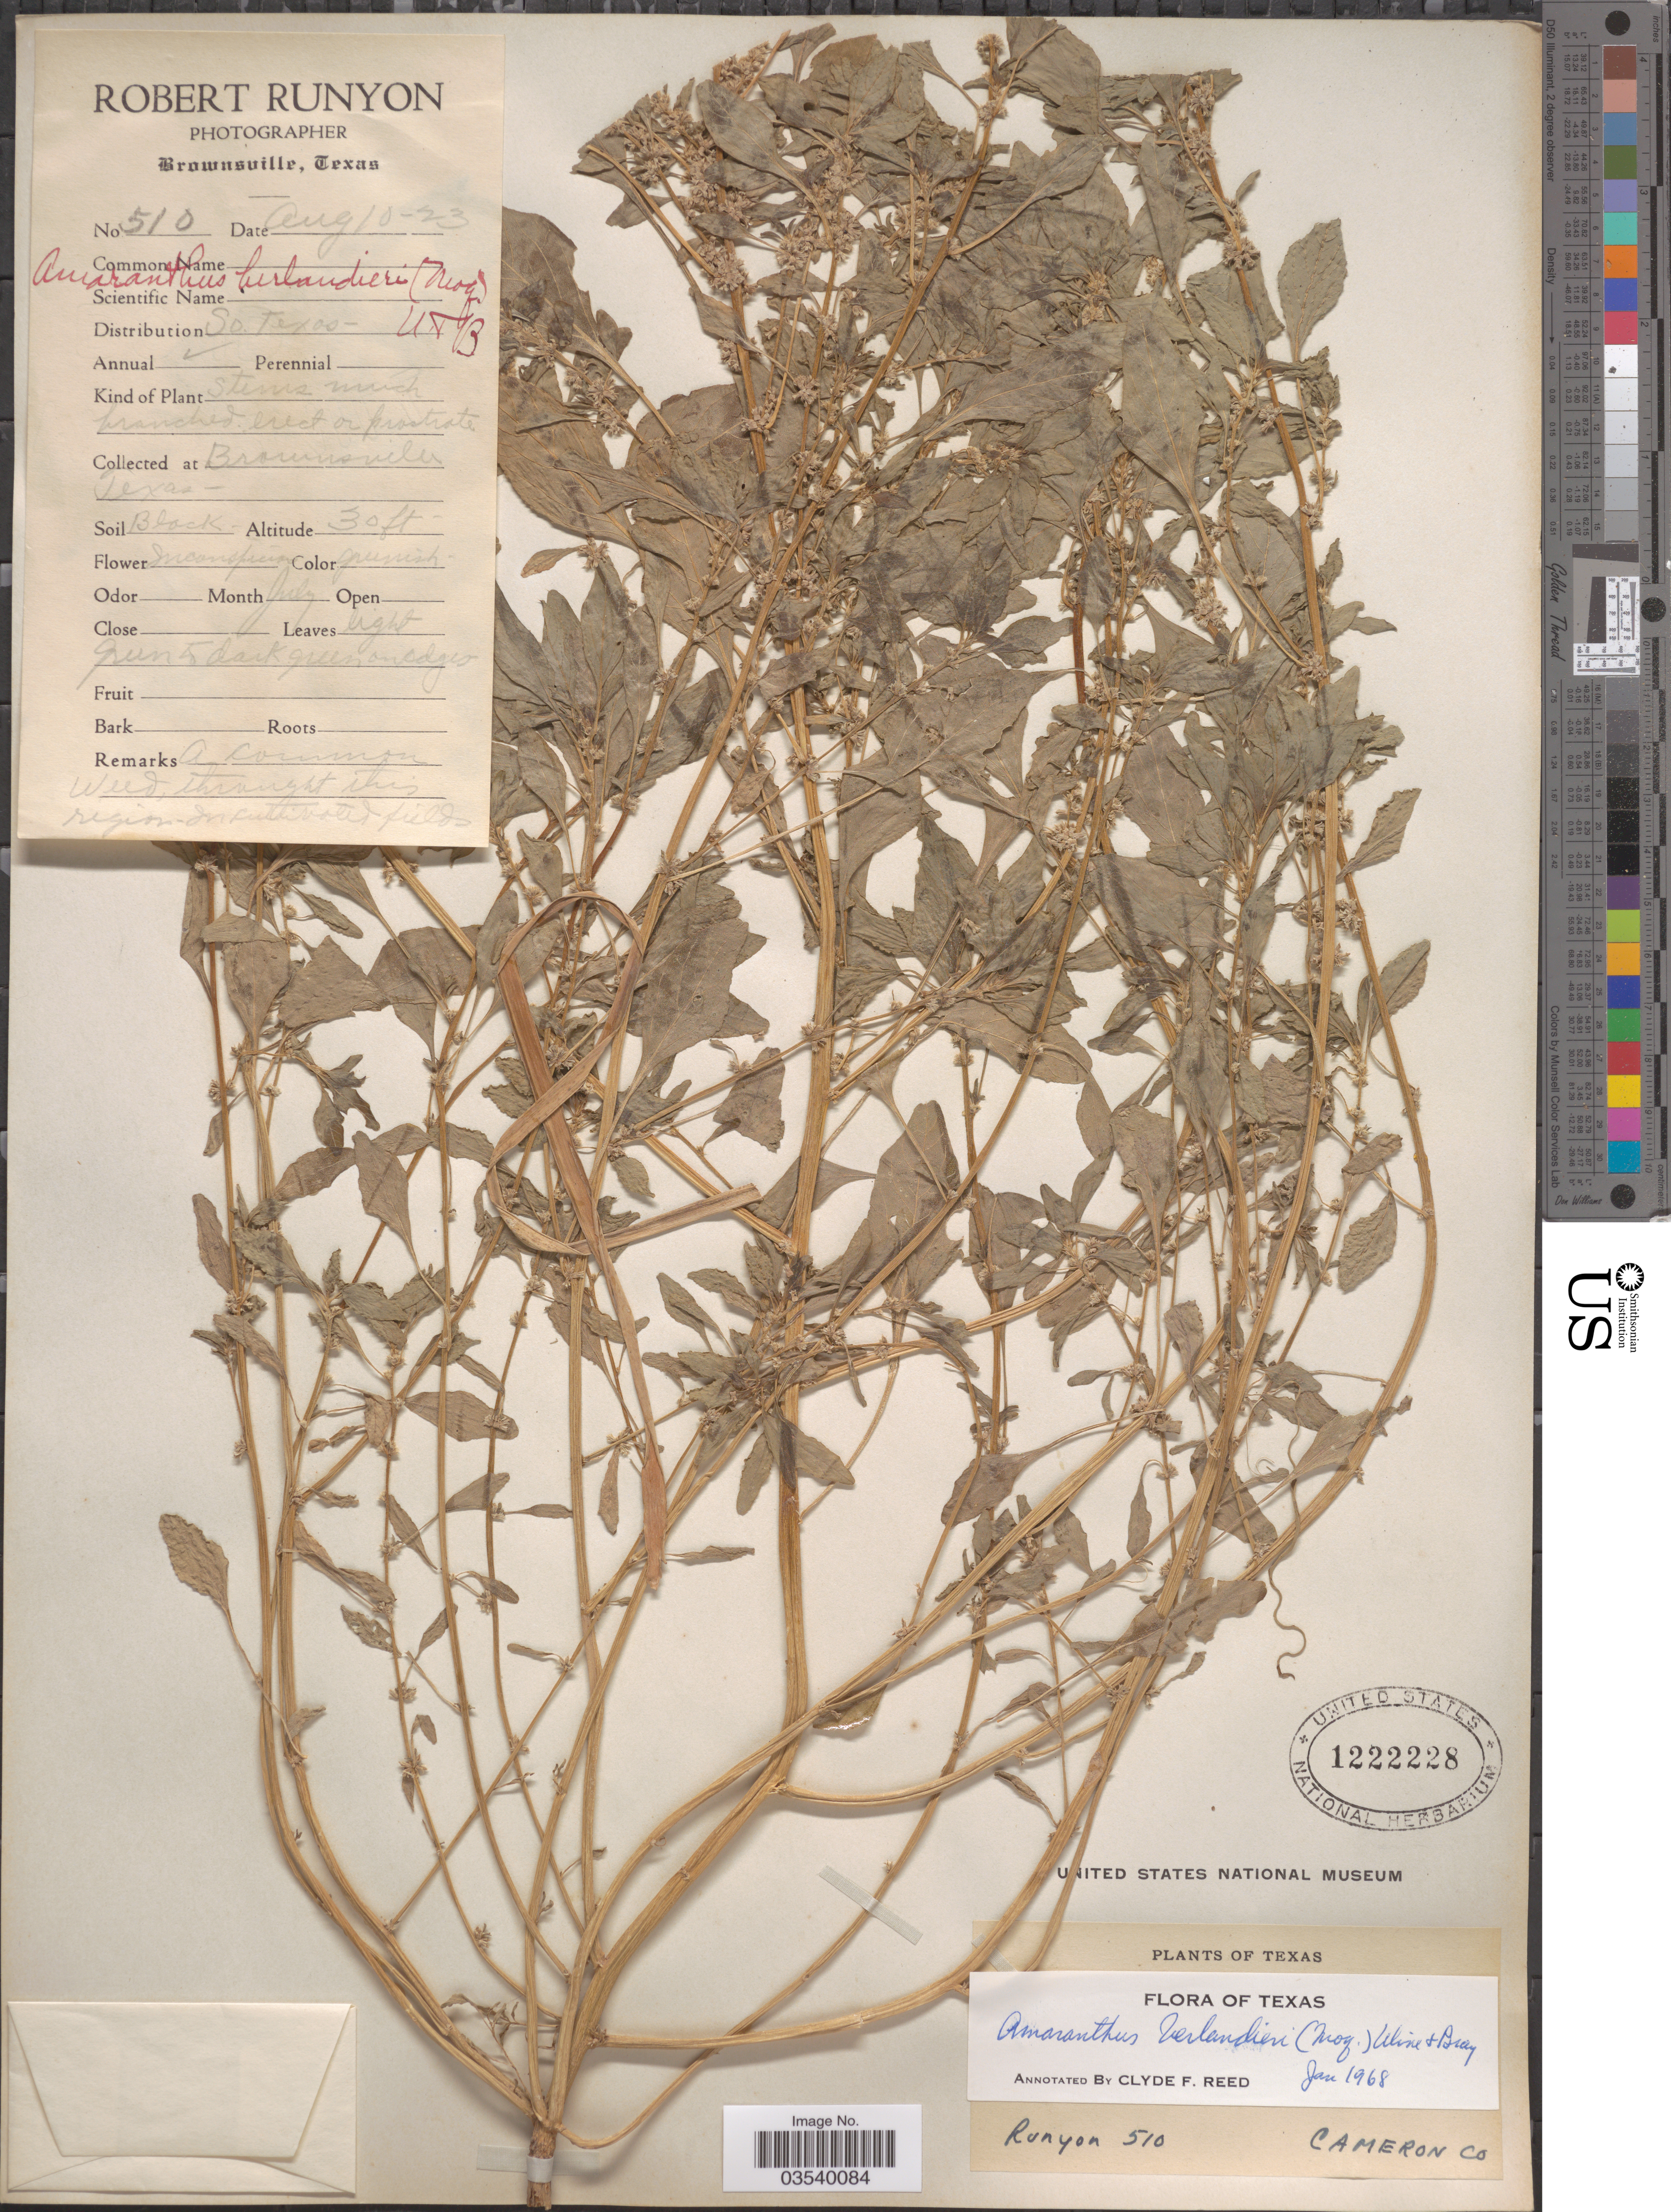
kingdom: Plantae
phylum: Tracheophyta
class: Magnoliopsida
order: Caryophyllales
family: Amaranthaceae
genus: Amaranthus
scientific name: Amaranthus berlandieri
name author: (Moq.) Uline & W.L. Bray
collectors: R. Runyon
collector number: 510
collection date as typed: Transcribed d/m/y: 10/8/23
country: United States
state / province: Texas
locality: Cameron Co. Brownsville.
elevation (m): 9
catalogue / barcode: US 1222228